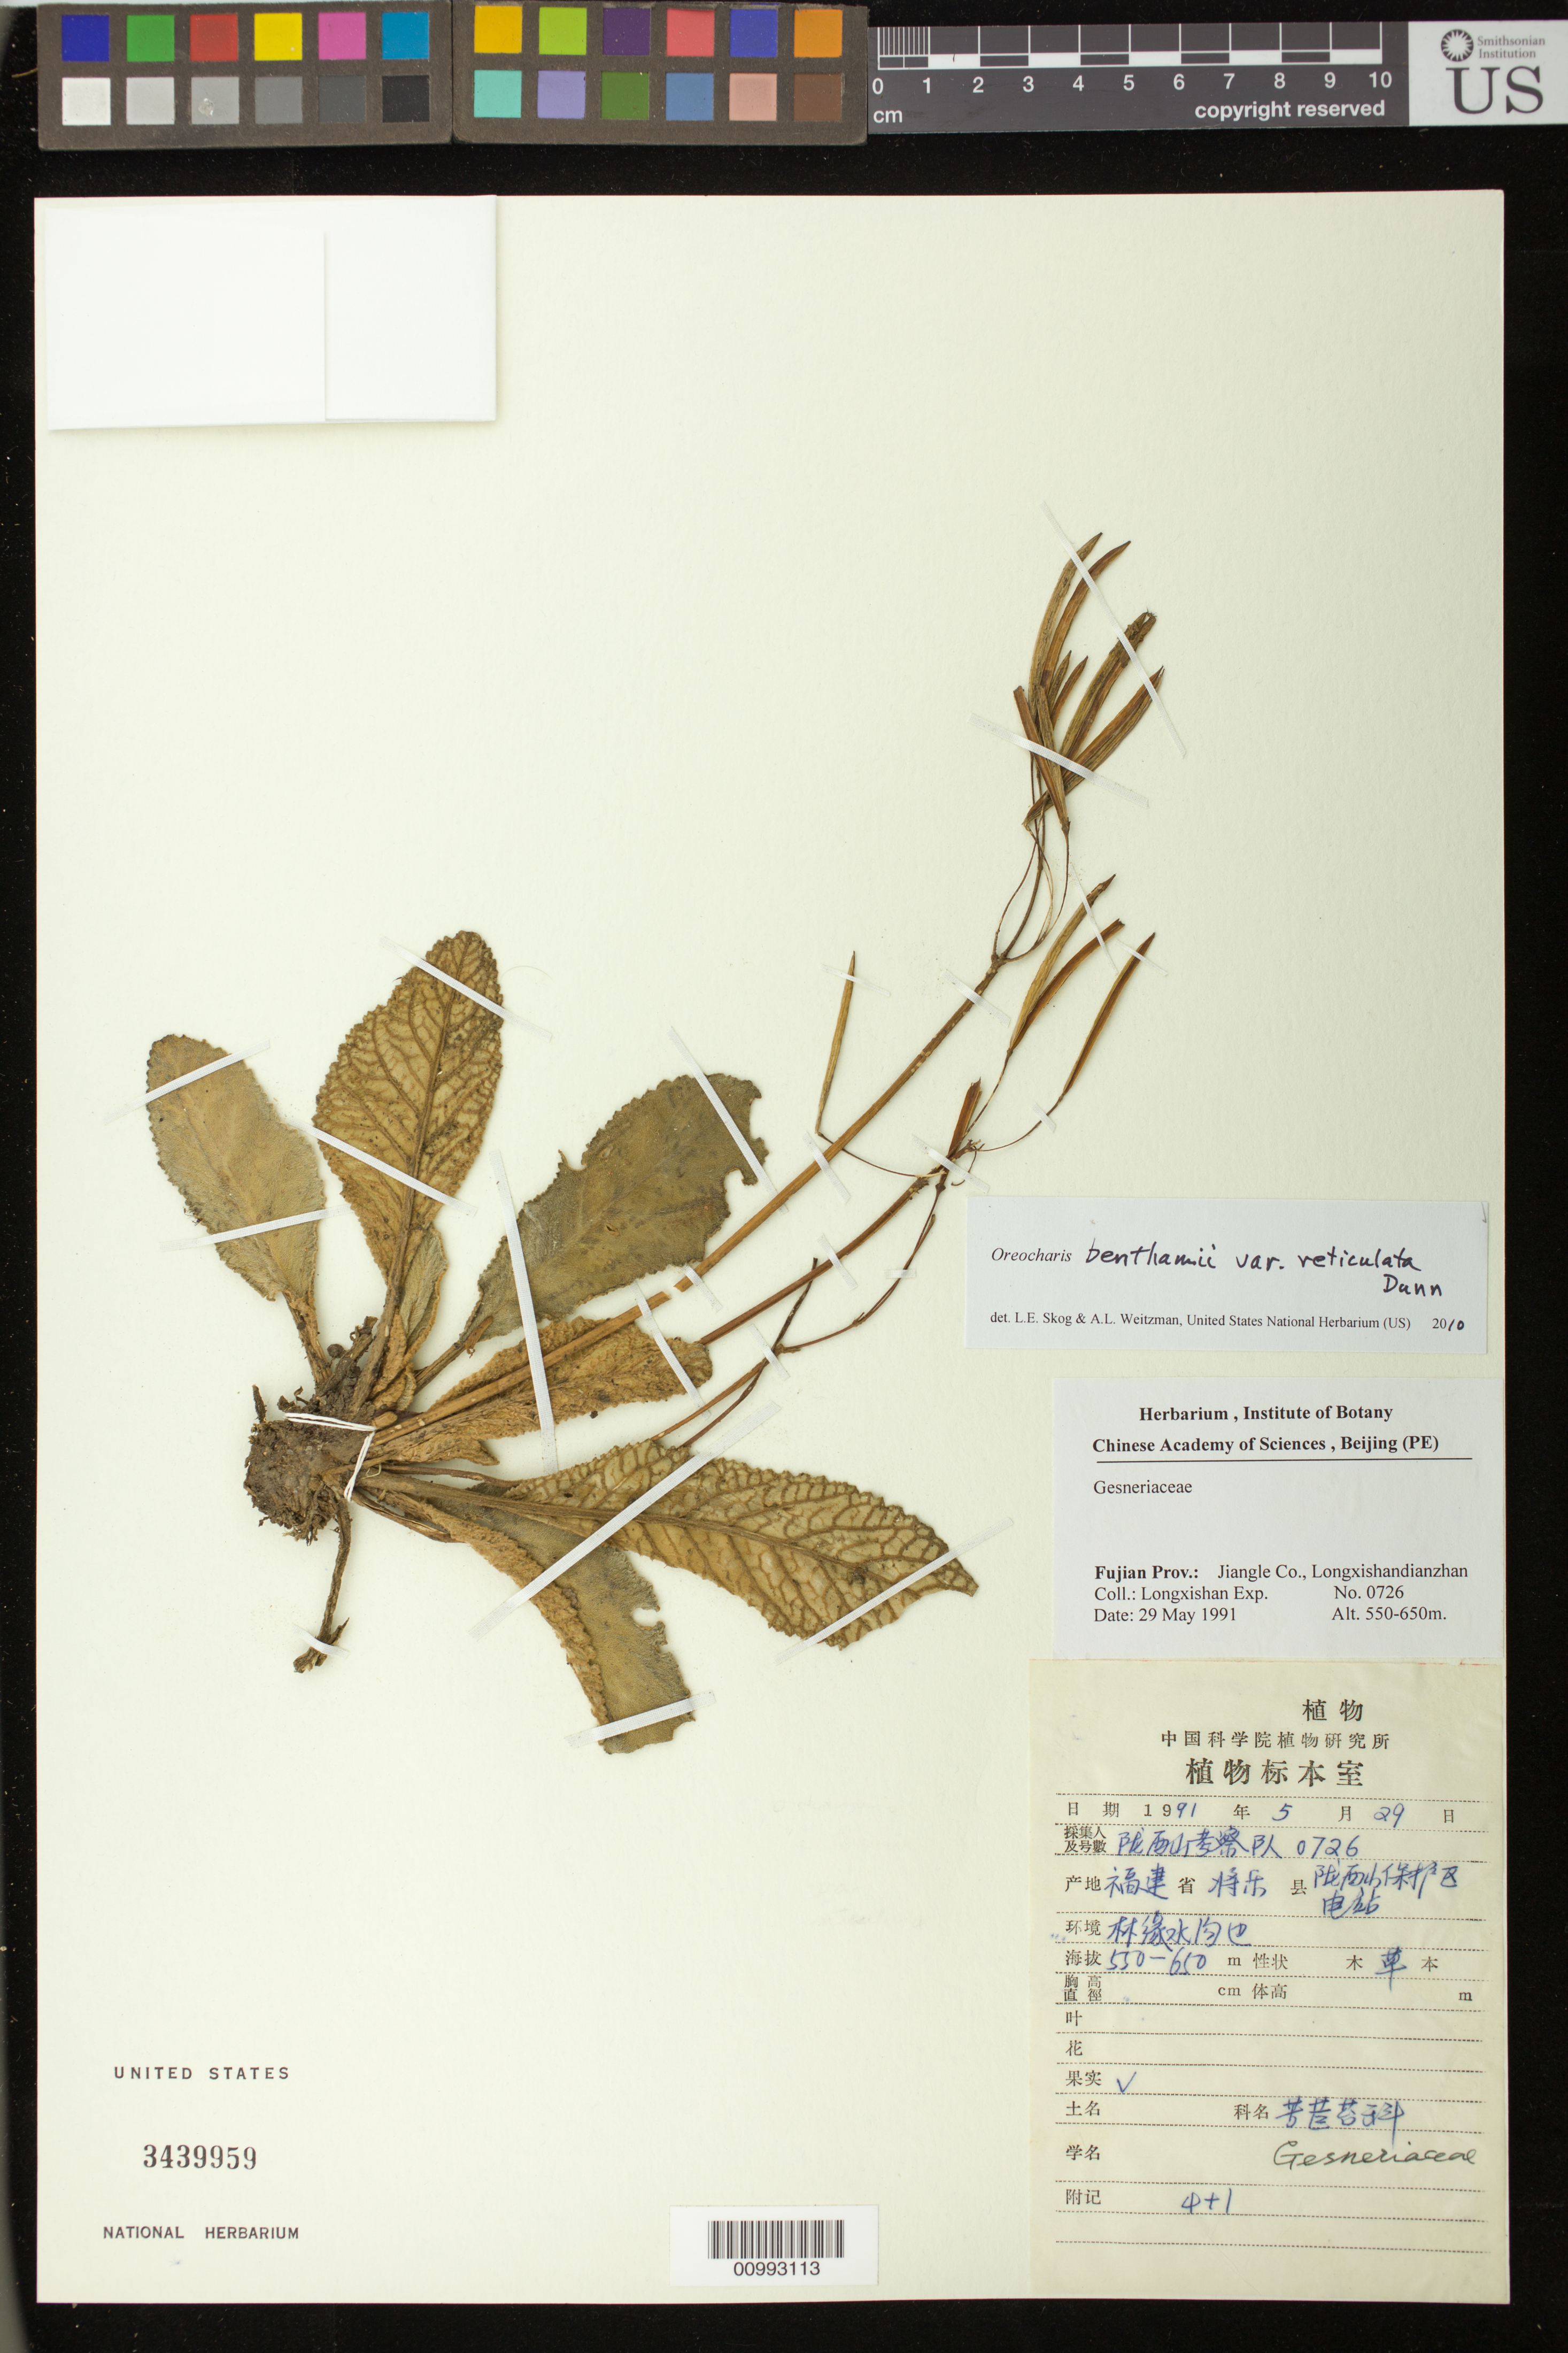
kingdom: Plantae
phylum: Tracheophyta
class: Magnoliopsida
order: Lamiales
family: Gesneriaceae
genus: Oreocharis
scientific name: Oreocharis benthamii var. benthamii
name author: C.B. Clarke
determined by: Skog, L. E.; Weitzman, A. L.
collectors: Longxishan Exp.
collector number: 0726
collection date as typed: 29 May 1991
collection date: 1991-05-29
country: China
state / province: Fujian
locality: Fujian Prov.: Jiangle Co., Longxishandianzhan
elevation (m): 550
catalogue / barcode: US 3439959